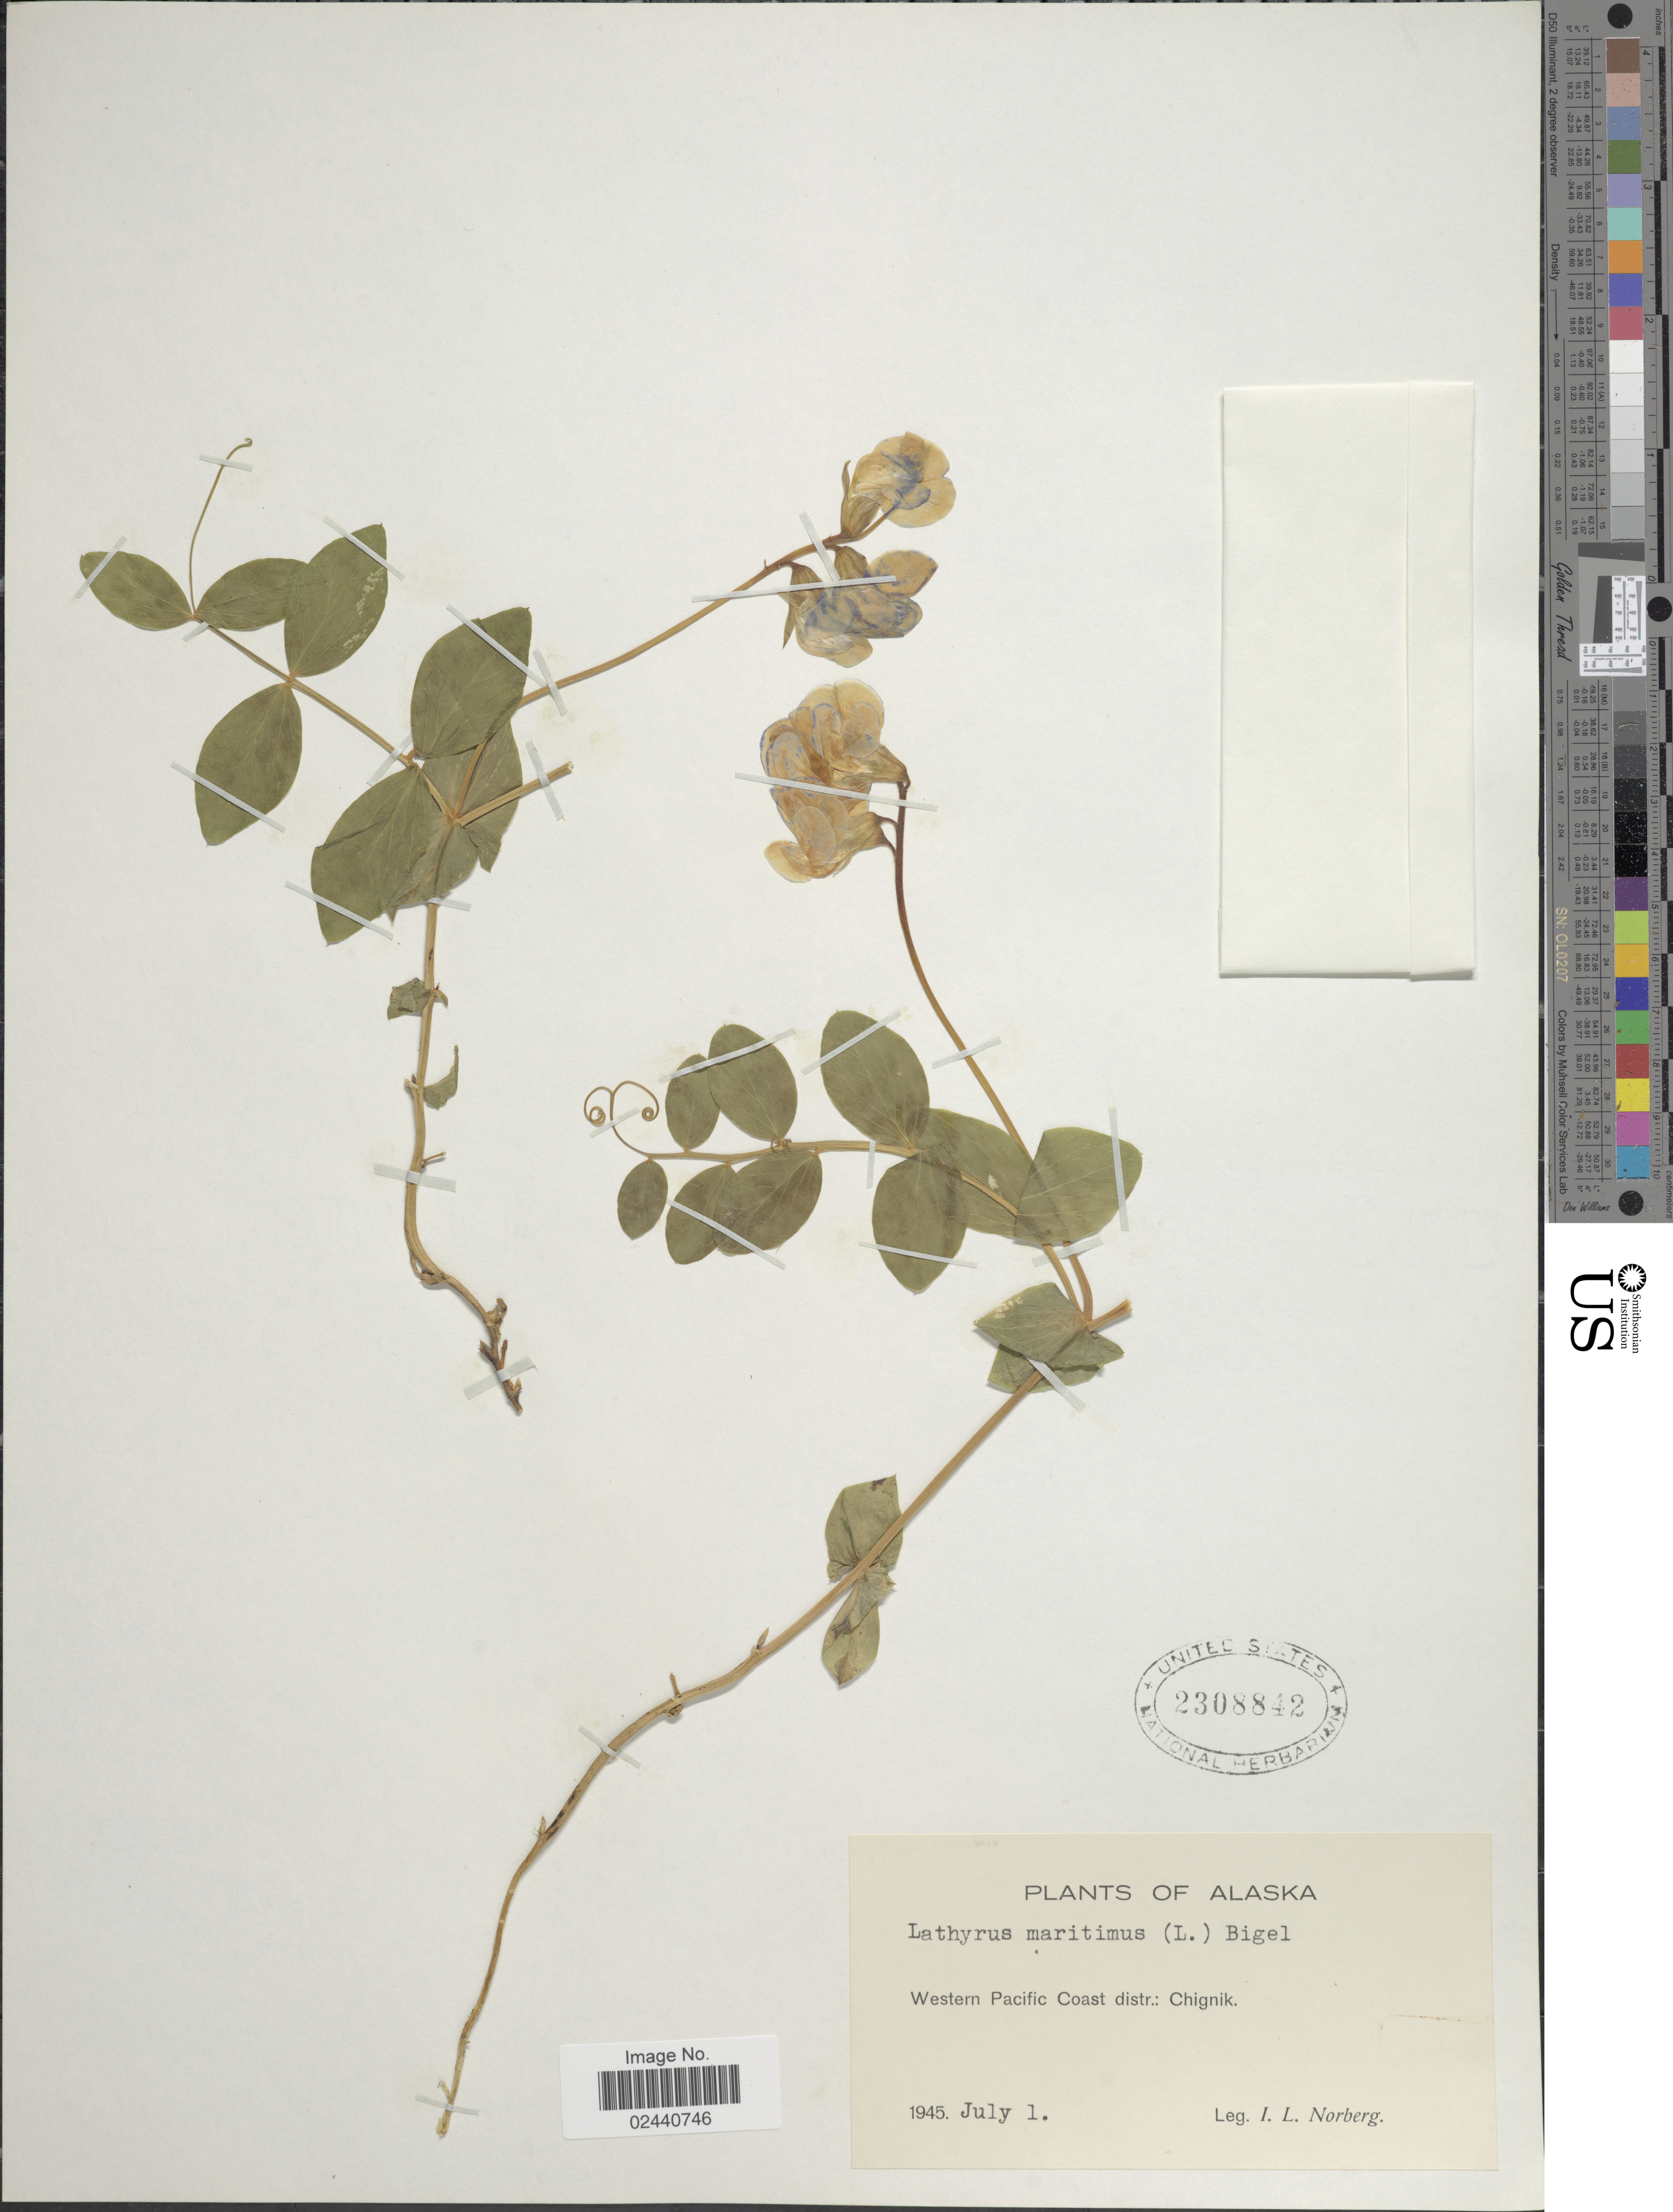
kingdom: Plantae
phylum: Tracheophyta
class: Magnoliopsida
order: Fabales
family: Fabaceae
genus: Lathyrus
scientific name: Lathyrus japonicus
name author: Willd.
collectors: I. Norberg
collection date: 1945-07-01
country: United States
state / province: Alaska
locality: Western Pacific Coast distr., Chignik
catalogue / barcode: US 2308842